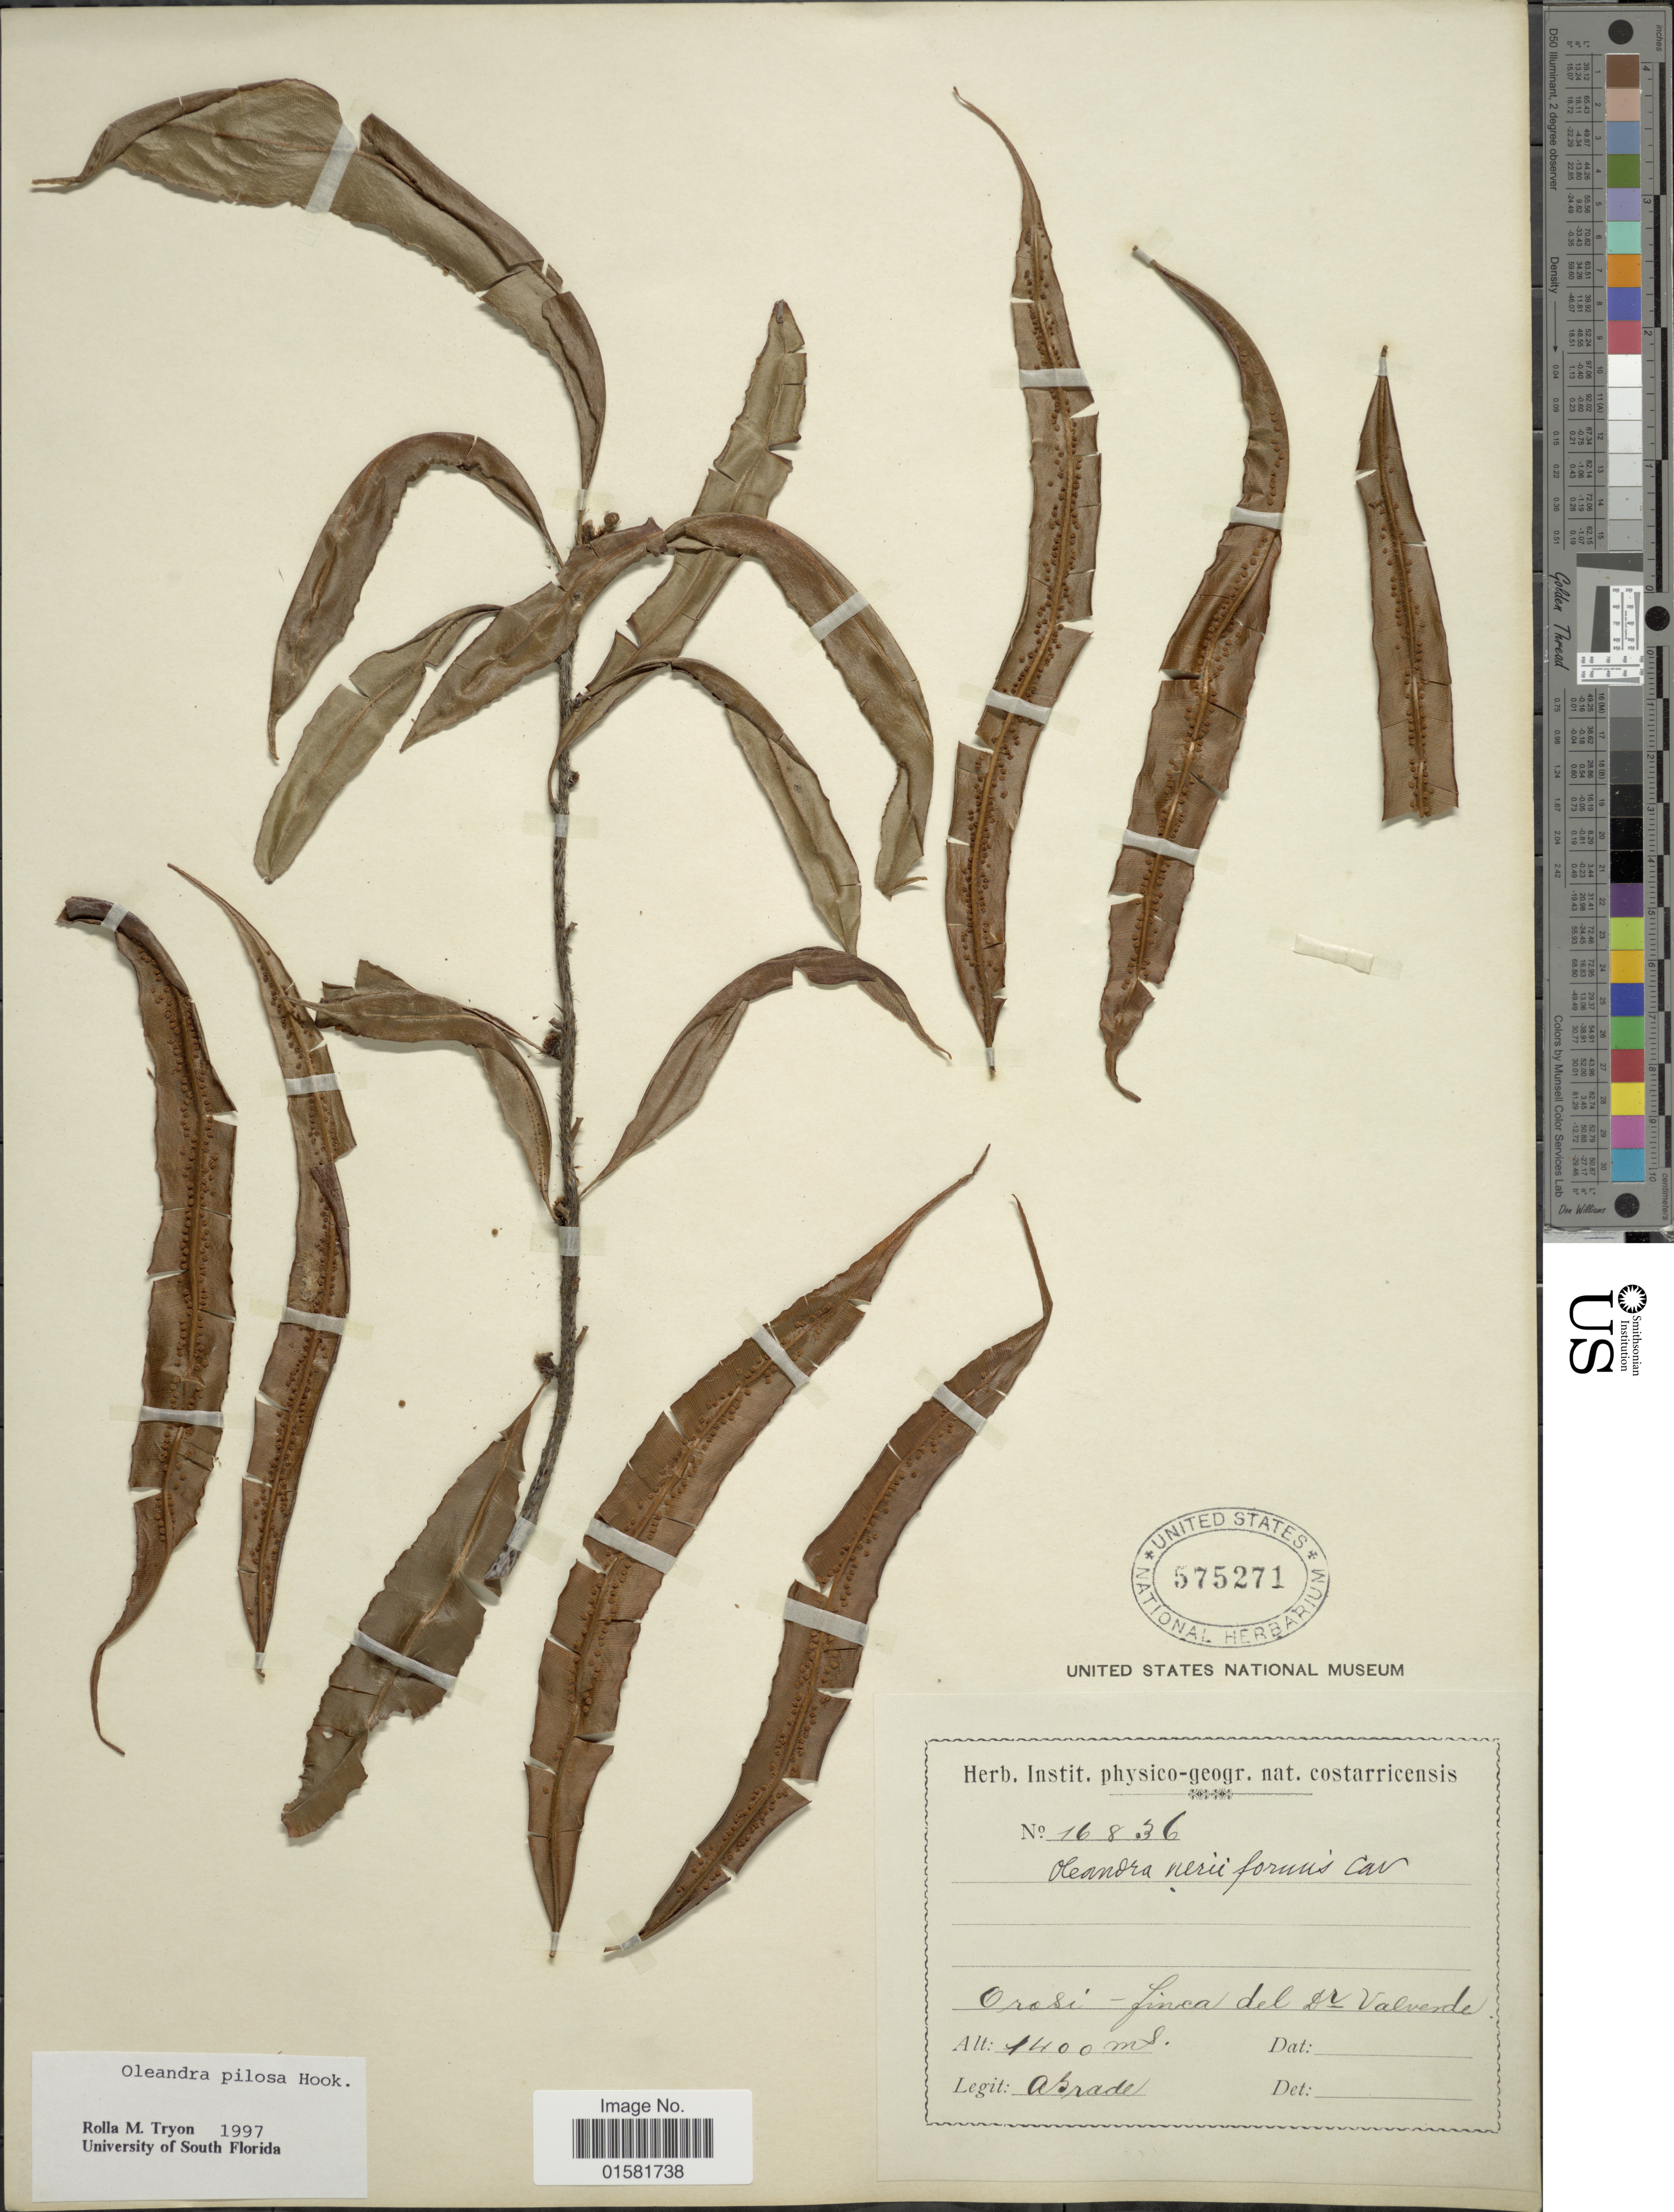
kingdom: Plantae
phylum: Tracheophyta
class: Polypodiopsida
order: Polypodiales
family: Oleandraceae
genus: Oleandra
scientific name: Oleandra pilosa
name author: Hook.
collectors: A. Brade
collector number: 16836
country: Costa Rica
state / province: Cartago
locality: Orosí - finca del Dr. Valverde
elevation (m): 1400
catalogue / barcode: US 575271